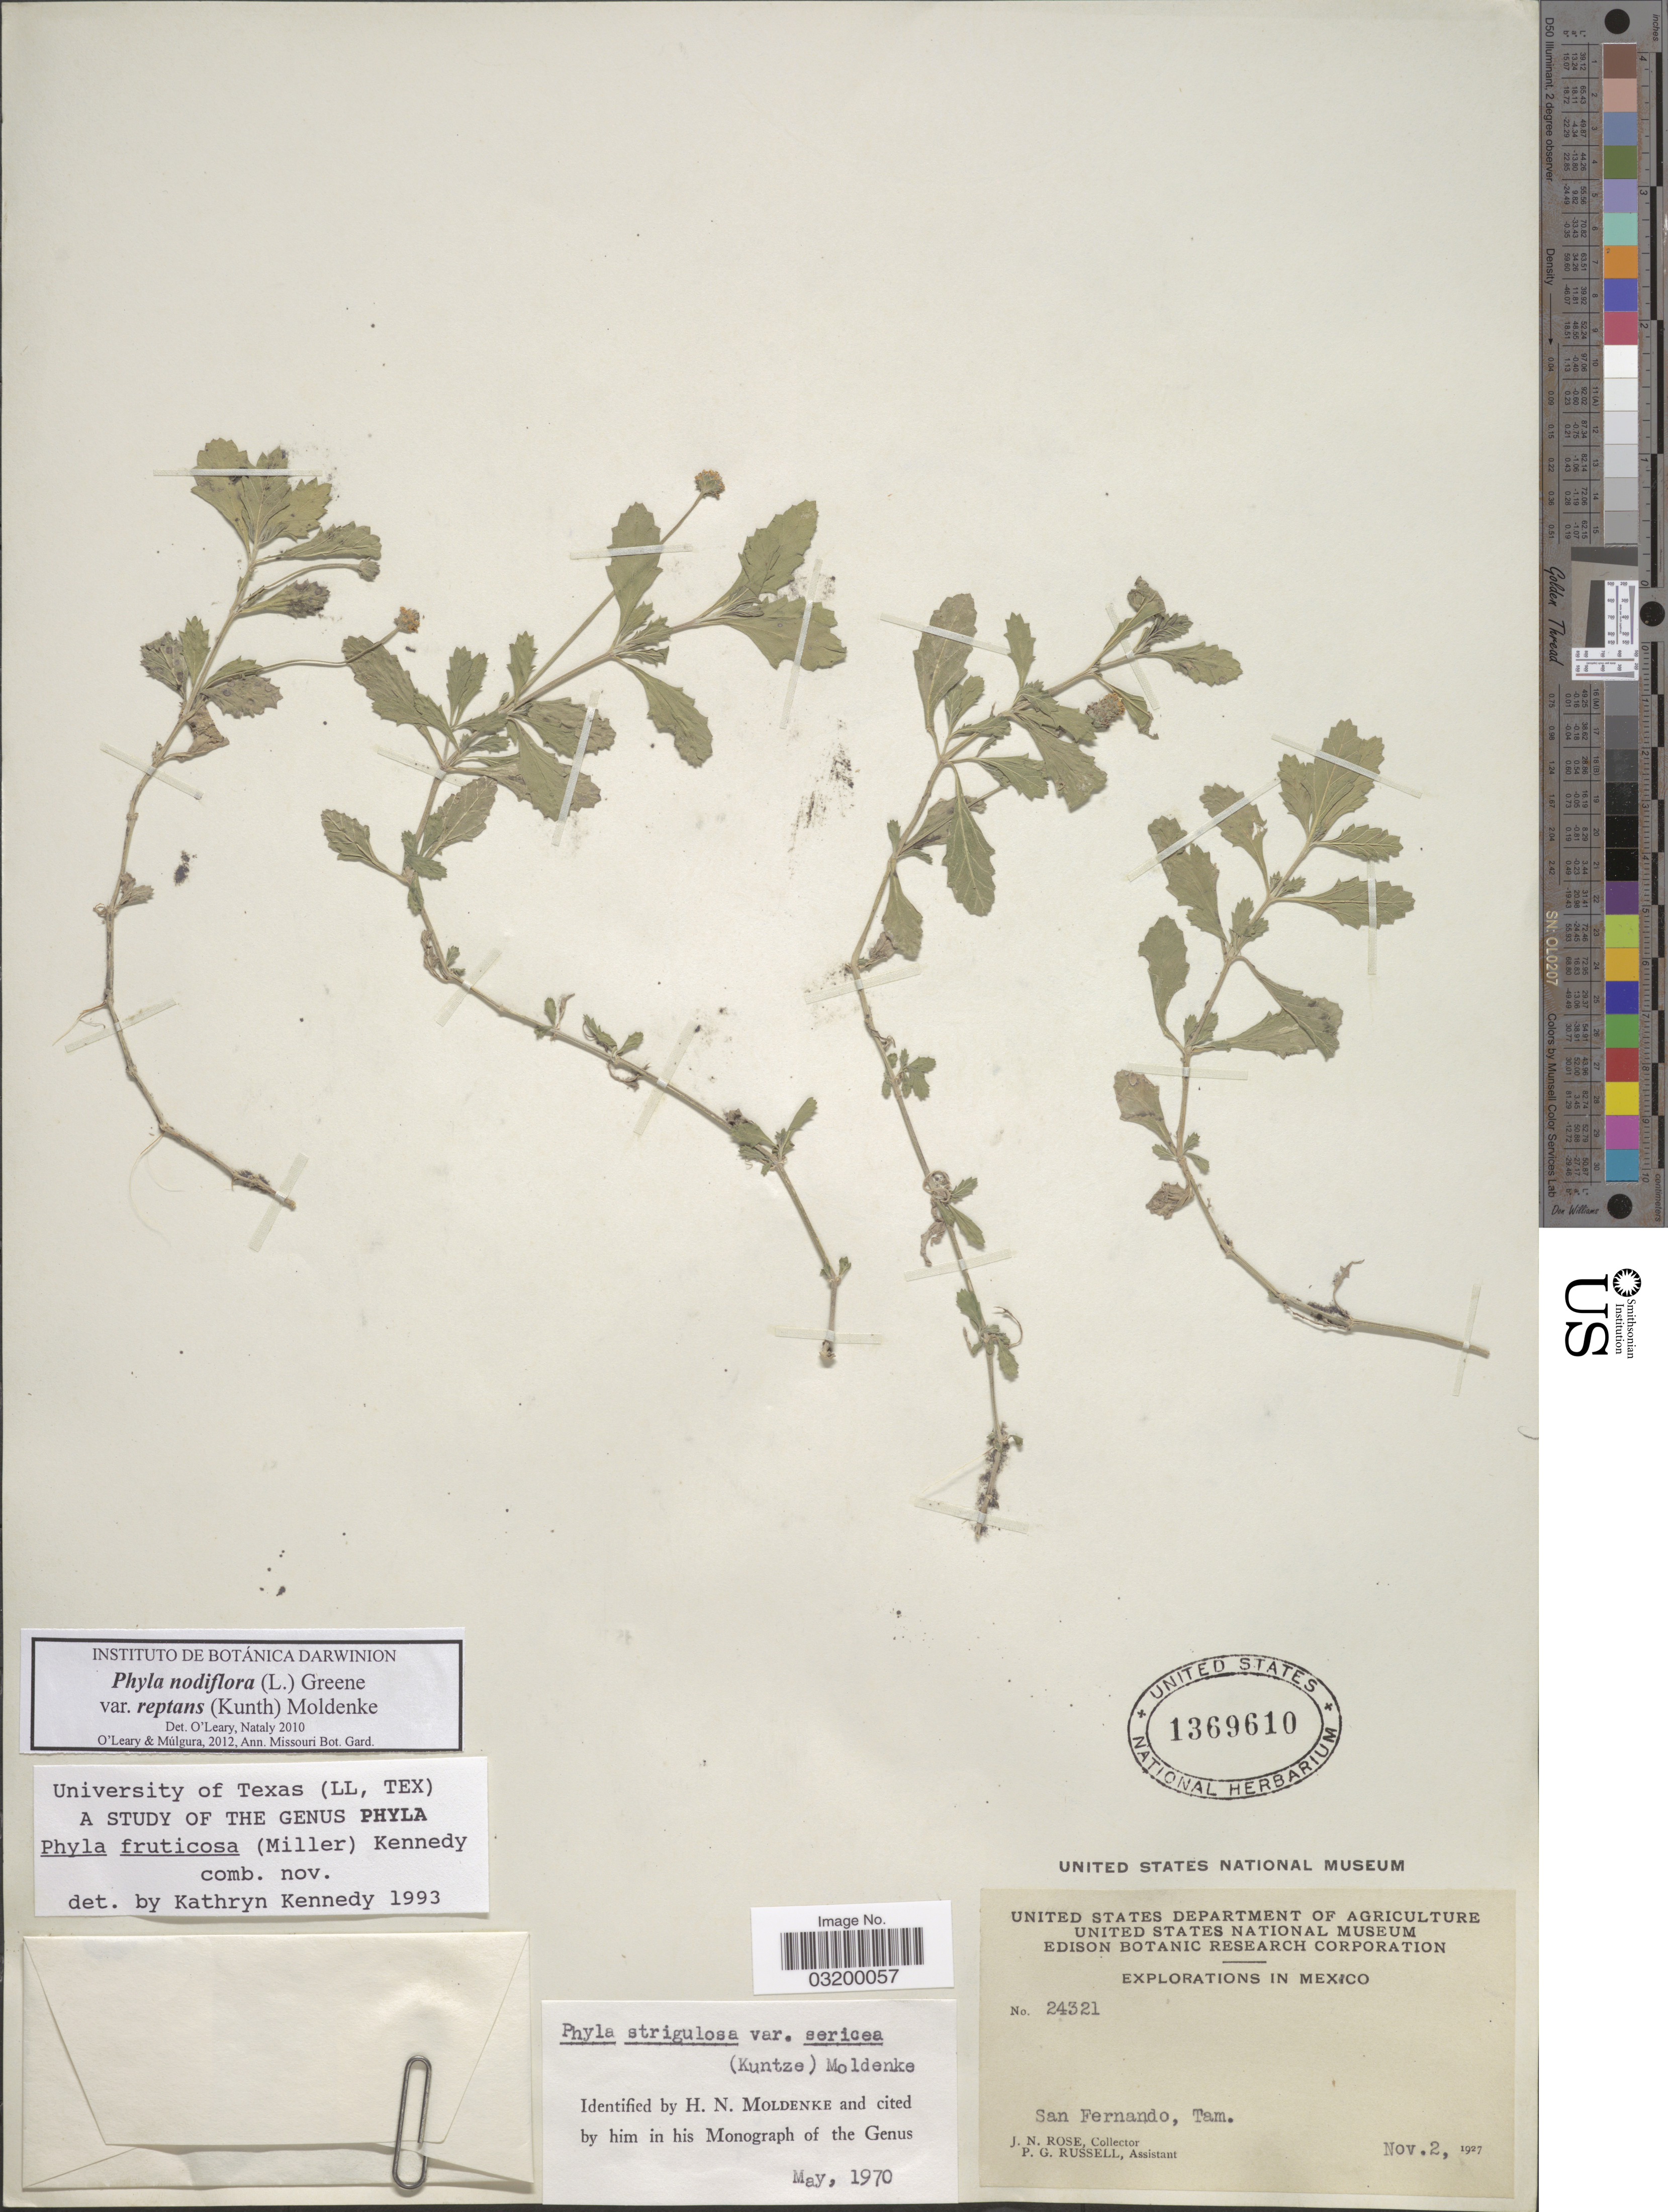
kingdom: Plantae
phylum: Tracheophyta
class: Magnoliopsida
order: Lamiales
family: Verbenaceae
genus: Phyla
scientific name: Phyla nodiflora var. reptans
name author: (Kunth) Moldenke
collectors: J. N. Rose & P. G. Russell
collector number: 24321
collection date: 1927-11-02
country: Mexico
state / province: Tamaulipas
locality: San Fernando, Tam.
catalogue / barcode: US 1369610